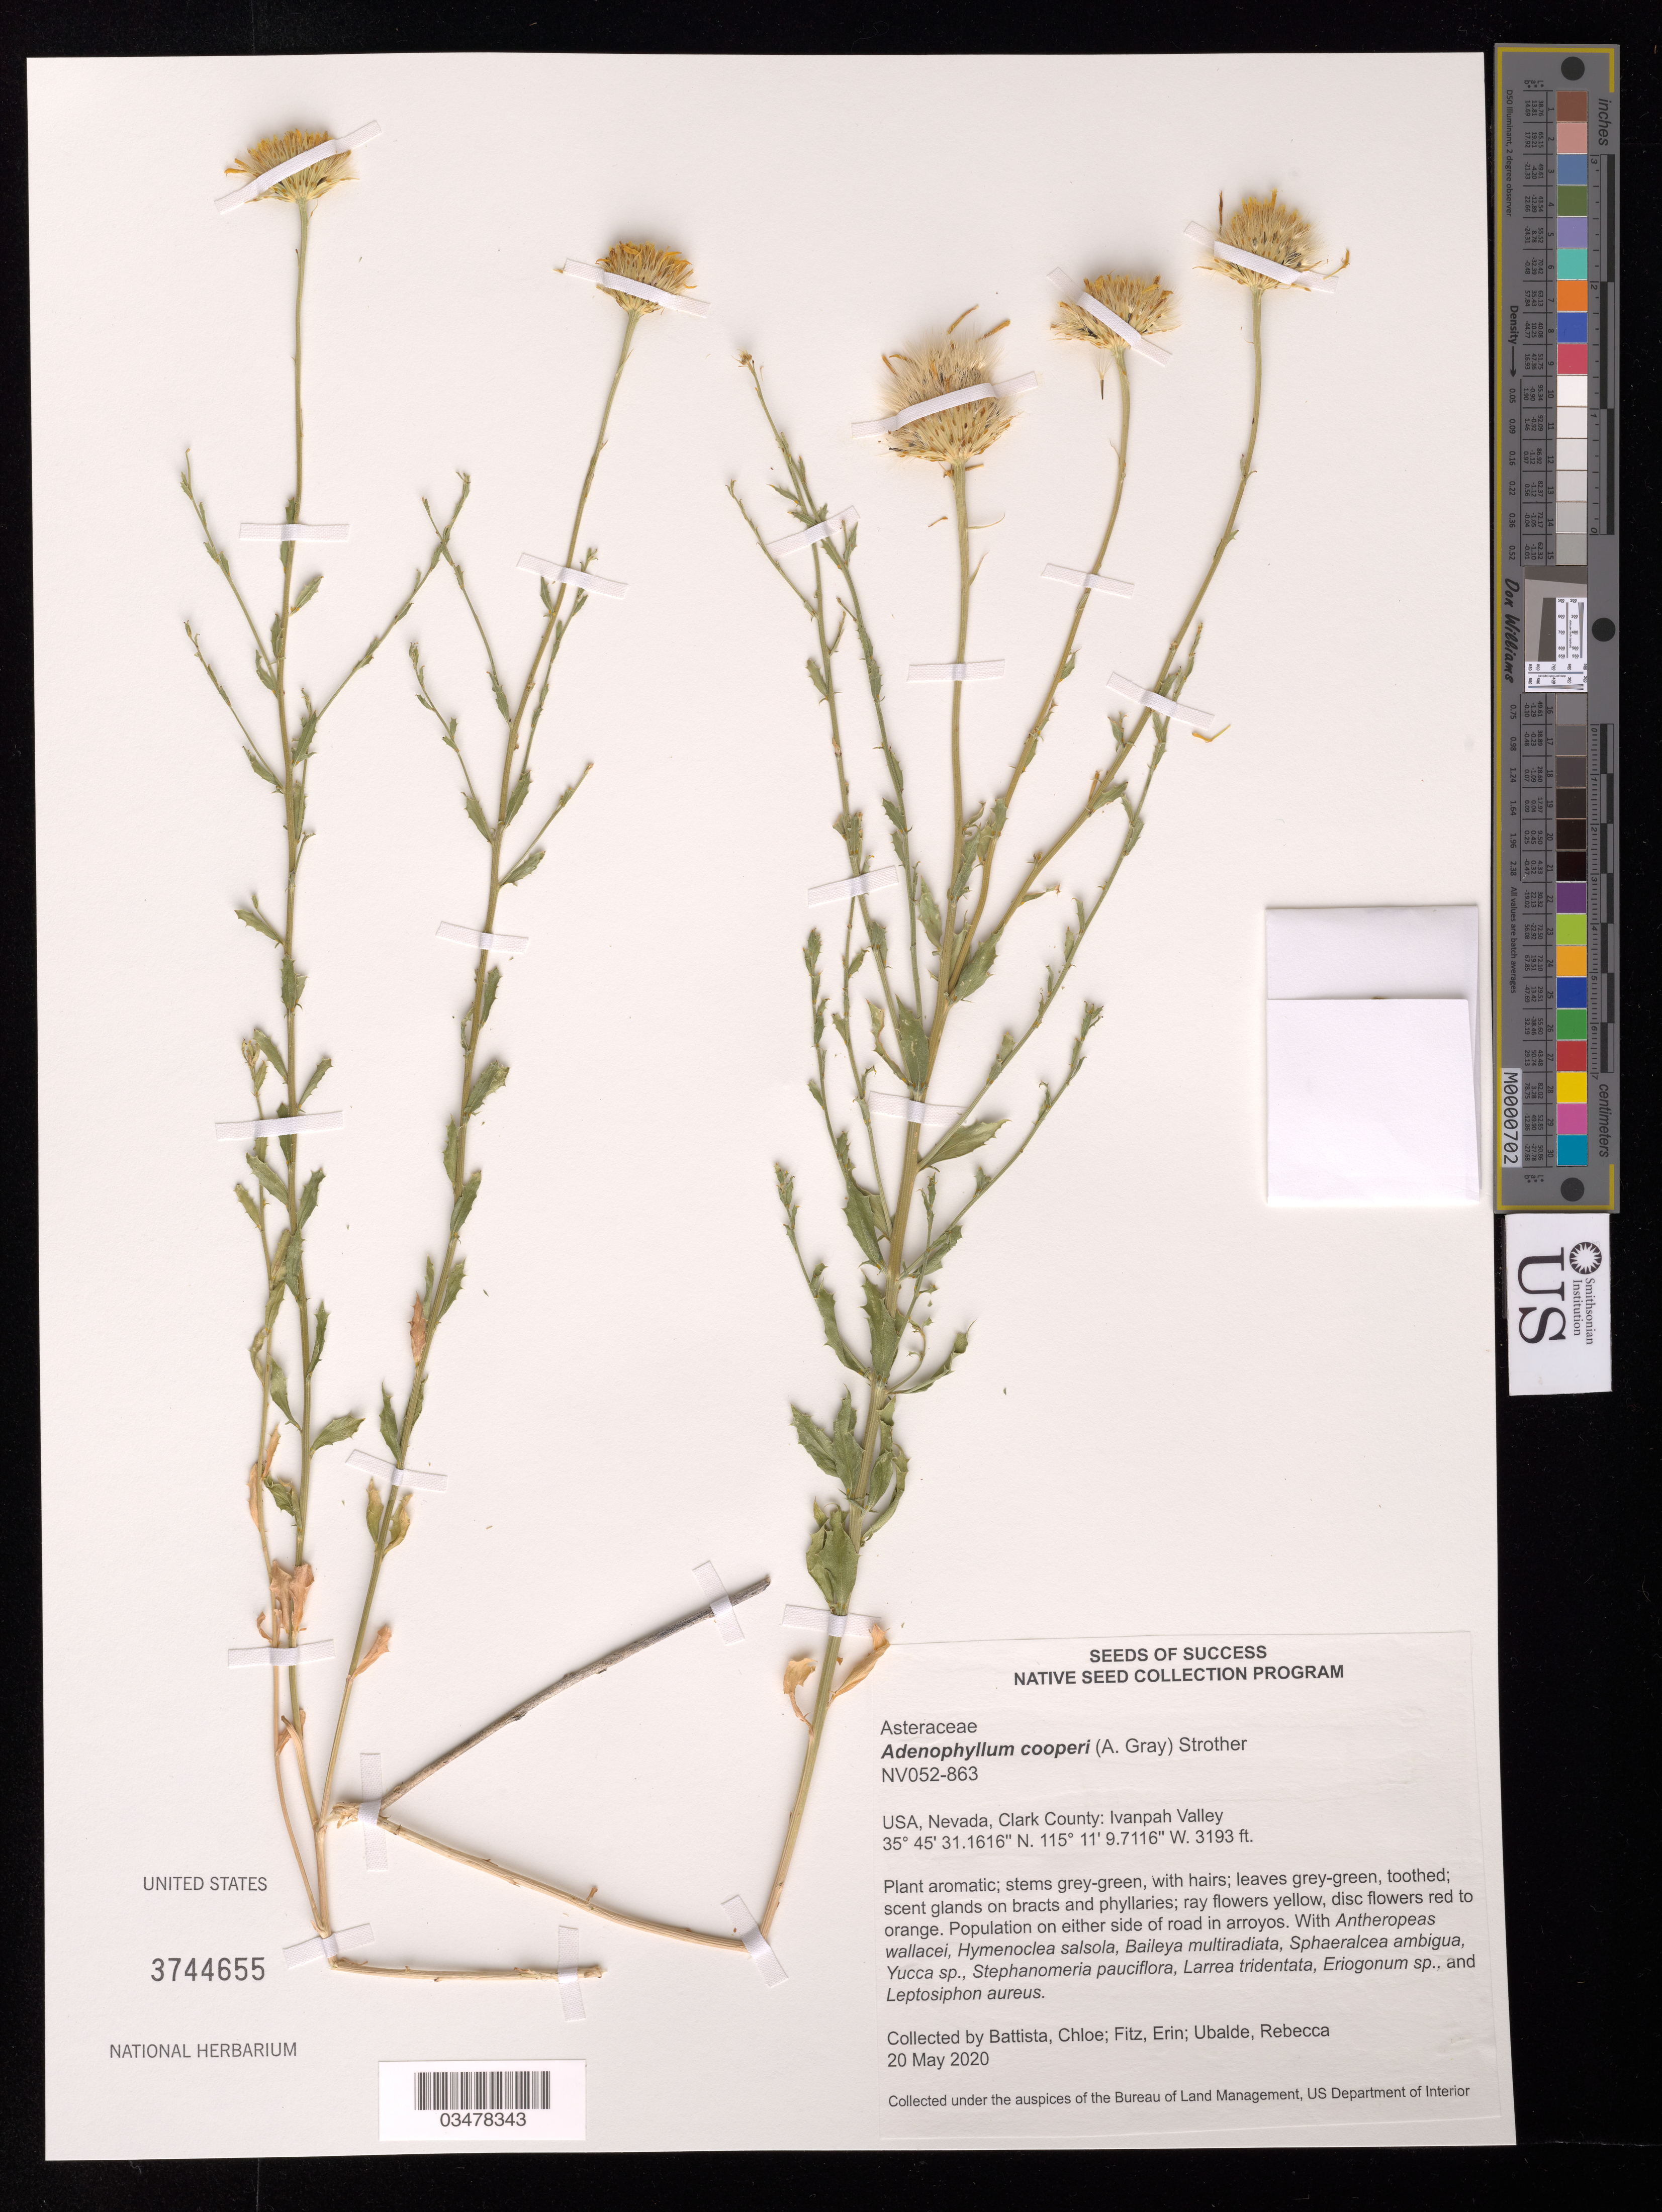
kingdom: Plantae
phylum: Tracheophyta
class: Magnoliopsida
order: Asterales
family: Asteraceae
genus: Adenophyllum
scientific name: Adenophyllum cooperi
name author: (A. Gray) Strother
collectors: C. Battista, E. Fitz & R. Ubalde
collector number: NV052-863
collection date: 2020-05-20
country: United States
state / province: Nevada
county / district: Clark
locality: Ivanpah Valley.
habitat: In arroyos. With Yucca sp., Larrea tridentata, Eriogonum sp., etc.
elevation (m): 973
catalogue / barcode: US 3744655